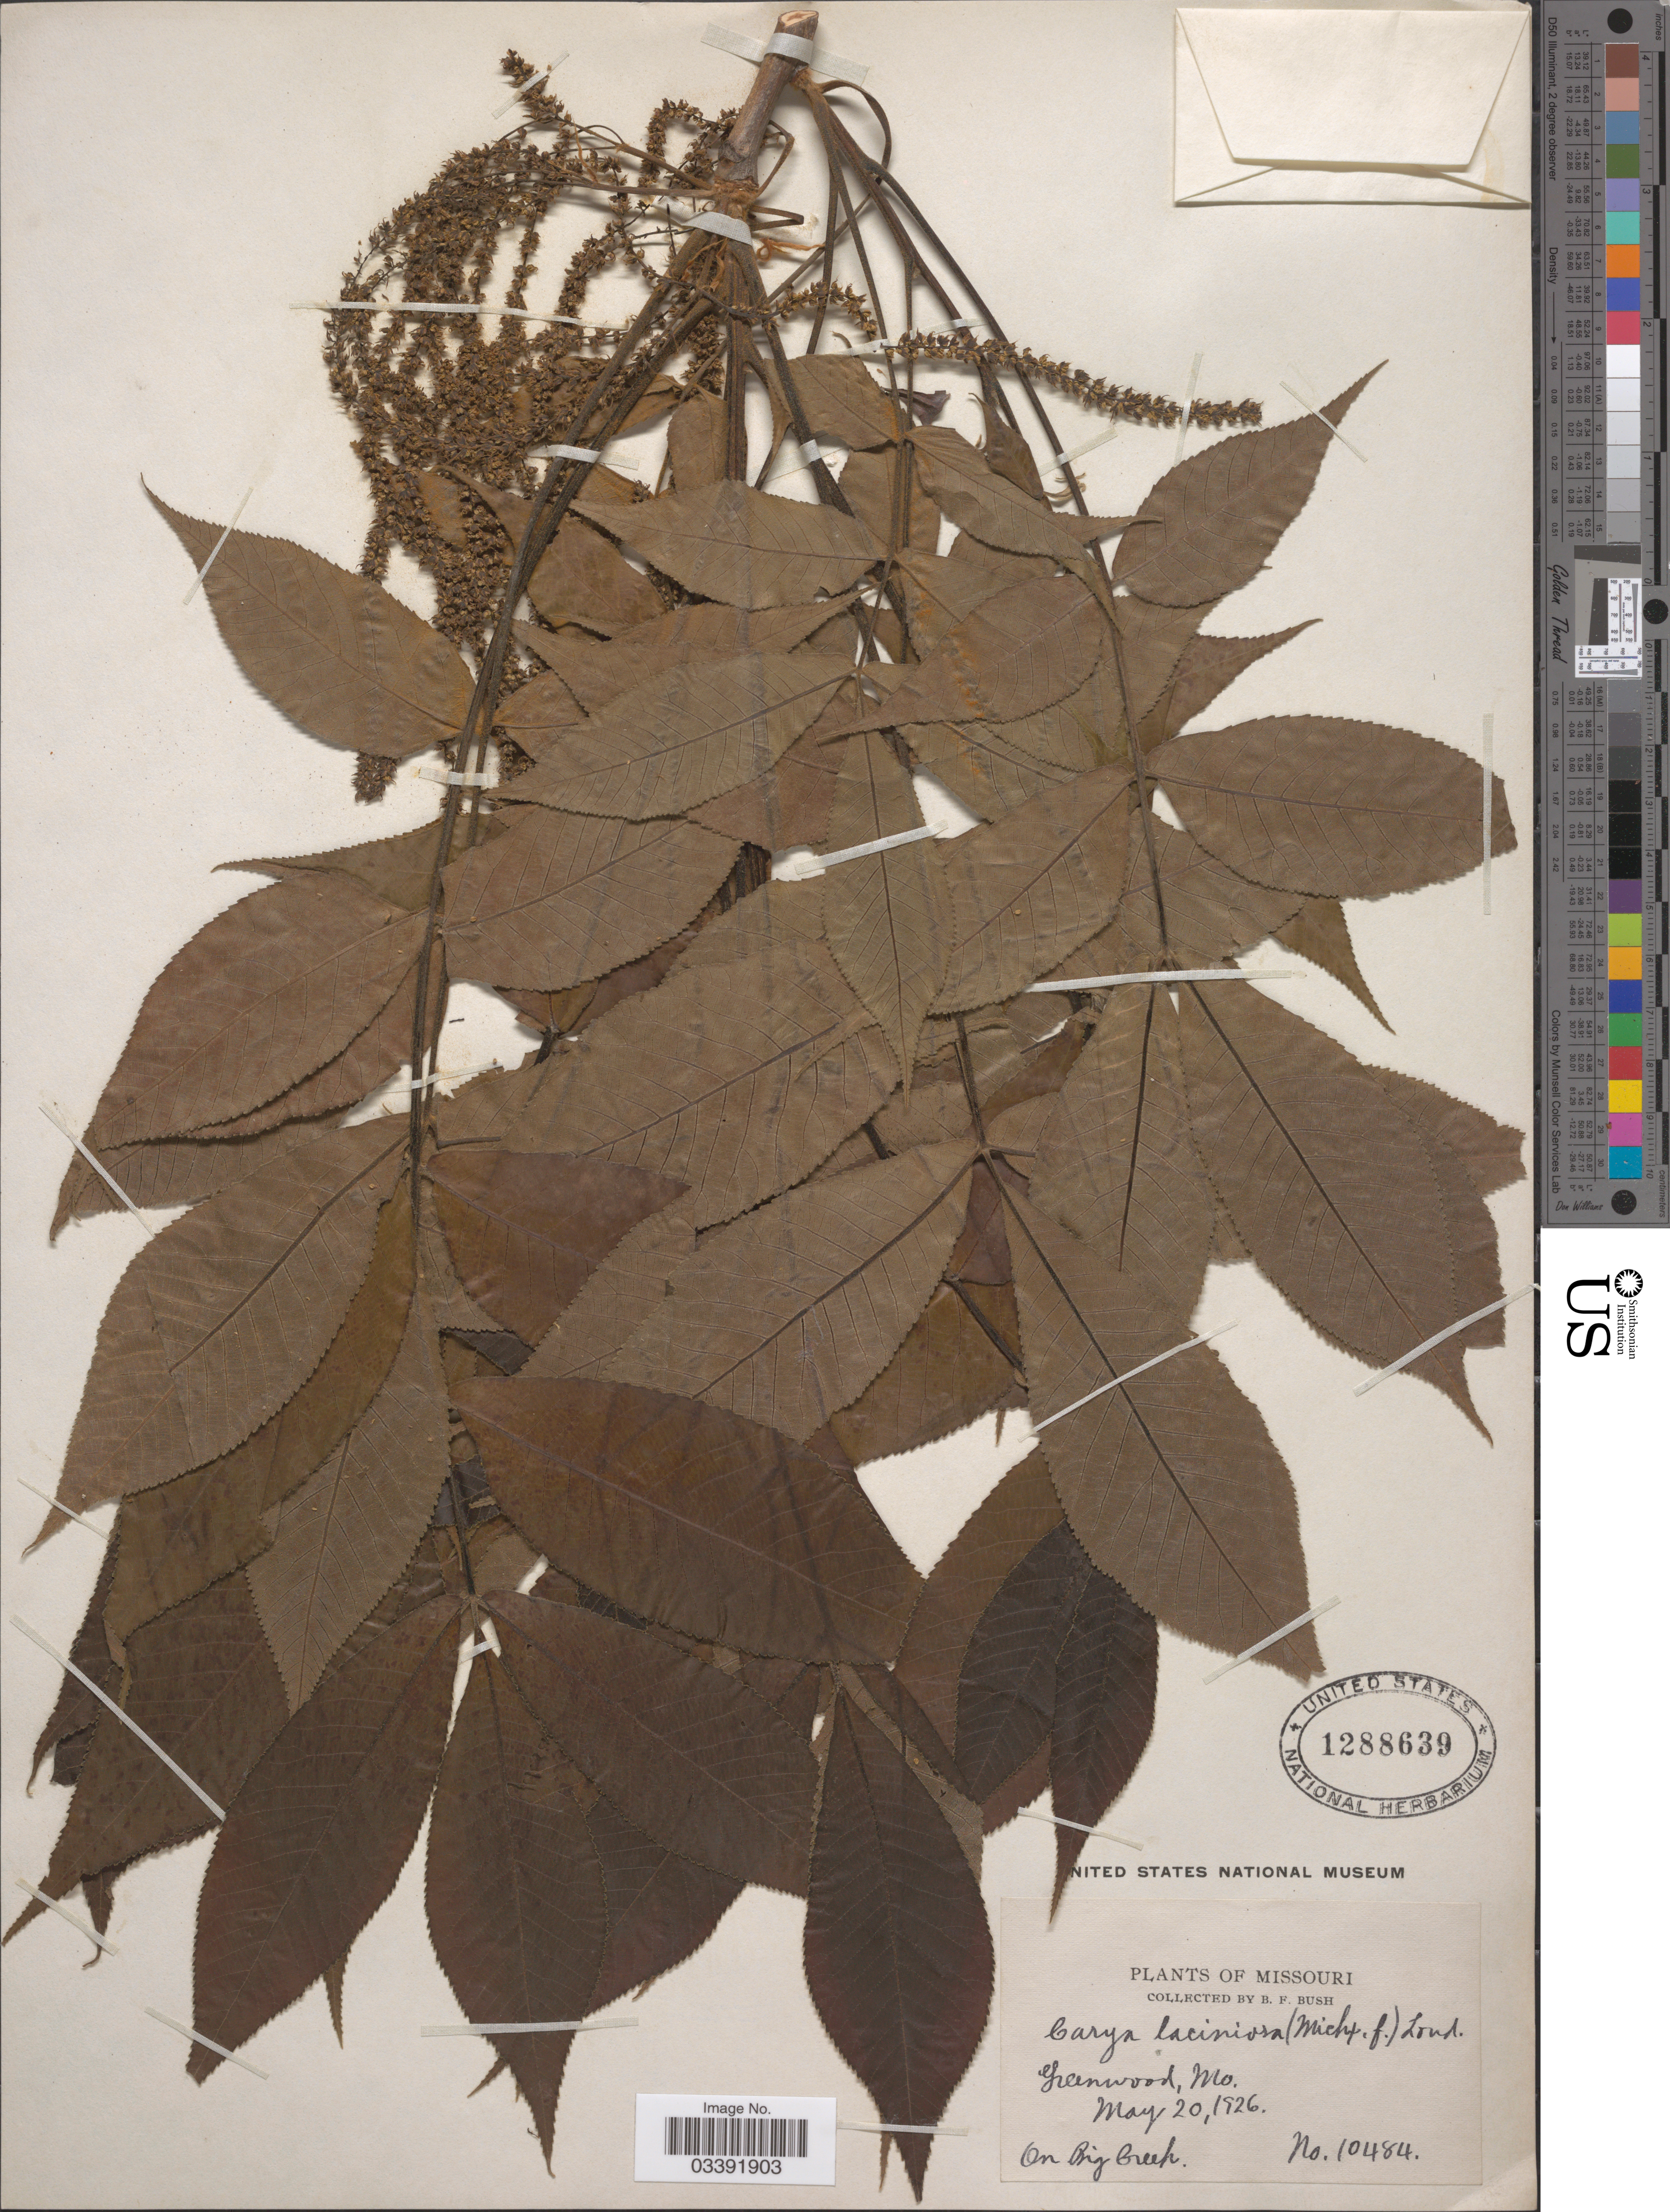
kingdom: Plantae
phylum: Tracheophyta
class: Magnoliopsida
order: Fagales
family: Juglandaceae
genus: Carya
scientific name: Carya laciniosa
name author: (F. Michx.) G. Don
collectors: B. F. Bush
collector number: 10484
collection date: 1926-05-20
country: United States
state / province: Missouri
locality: Greenwood. On Big Creek.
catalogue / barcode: US 1288639